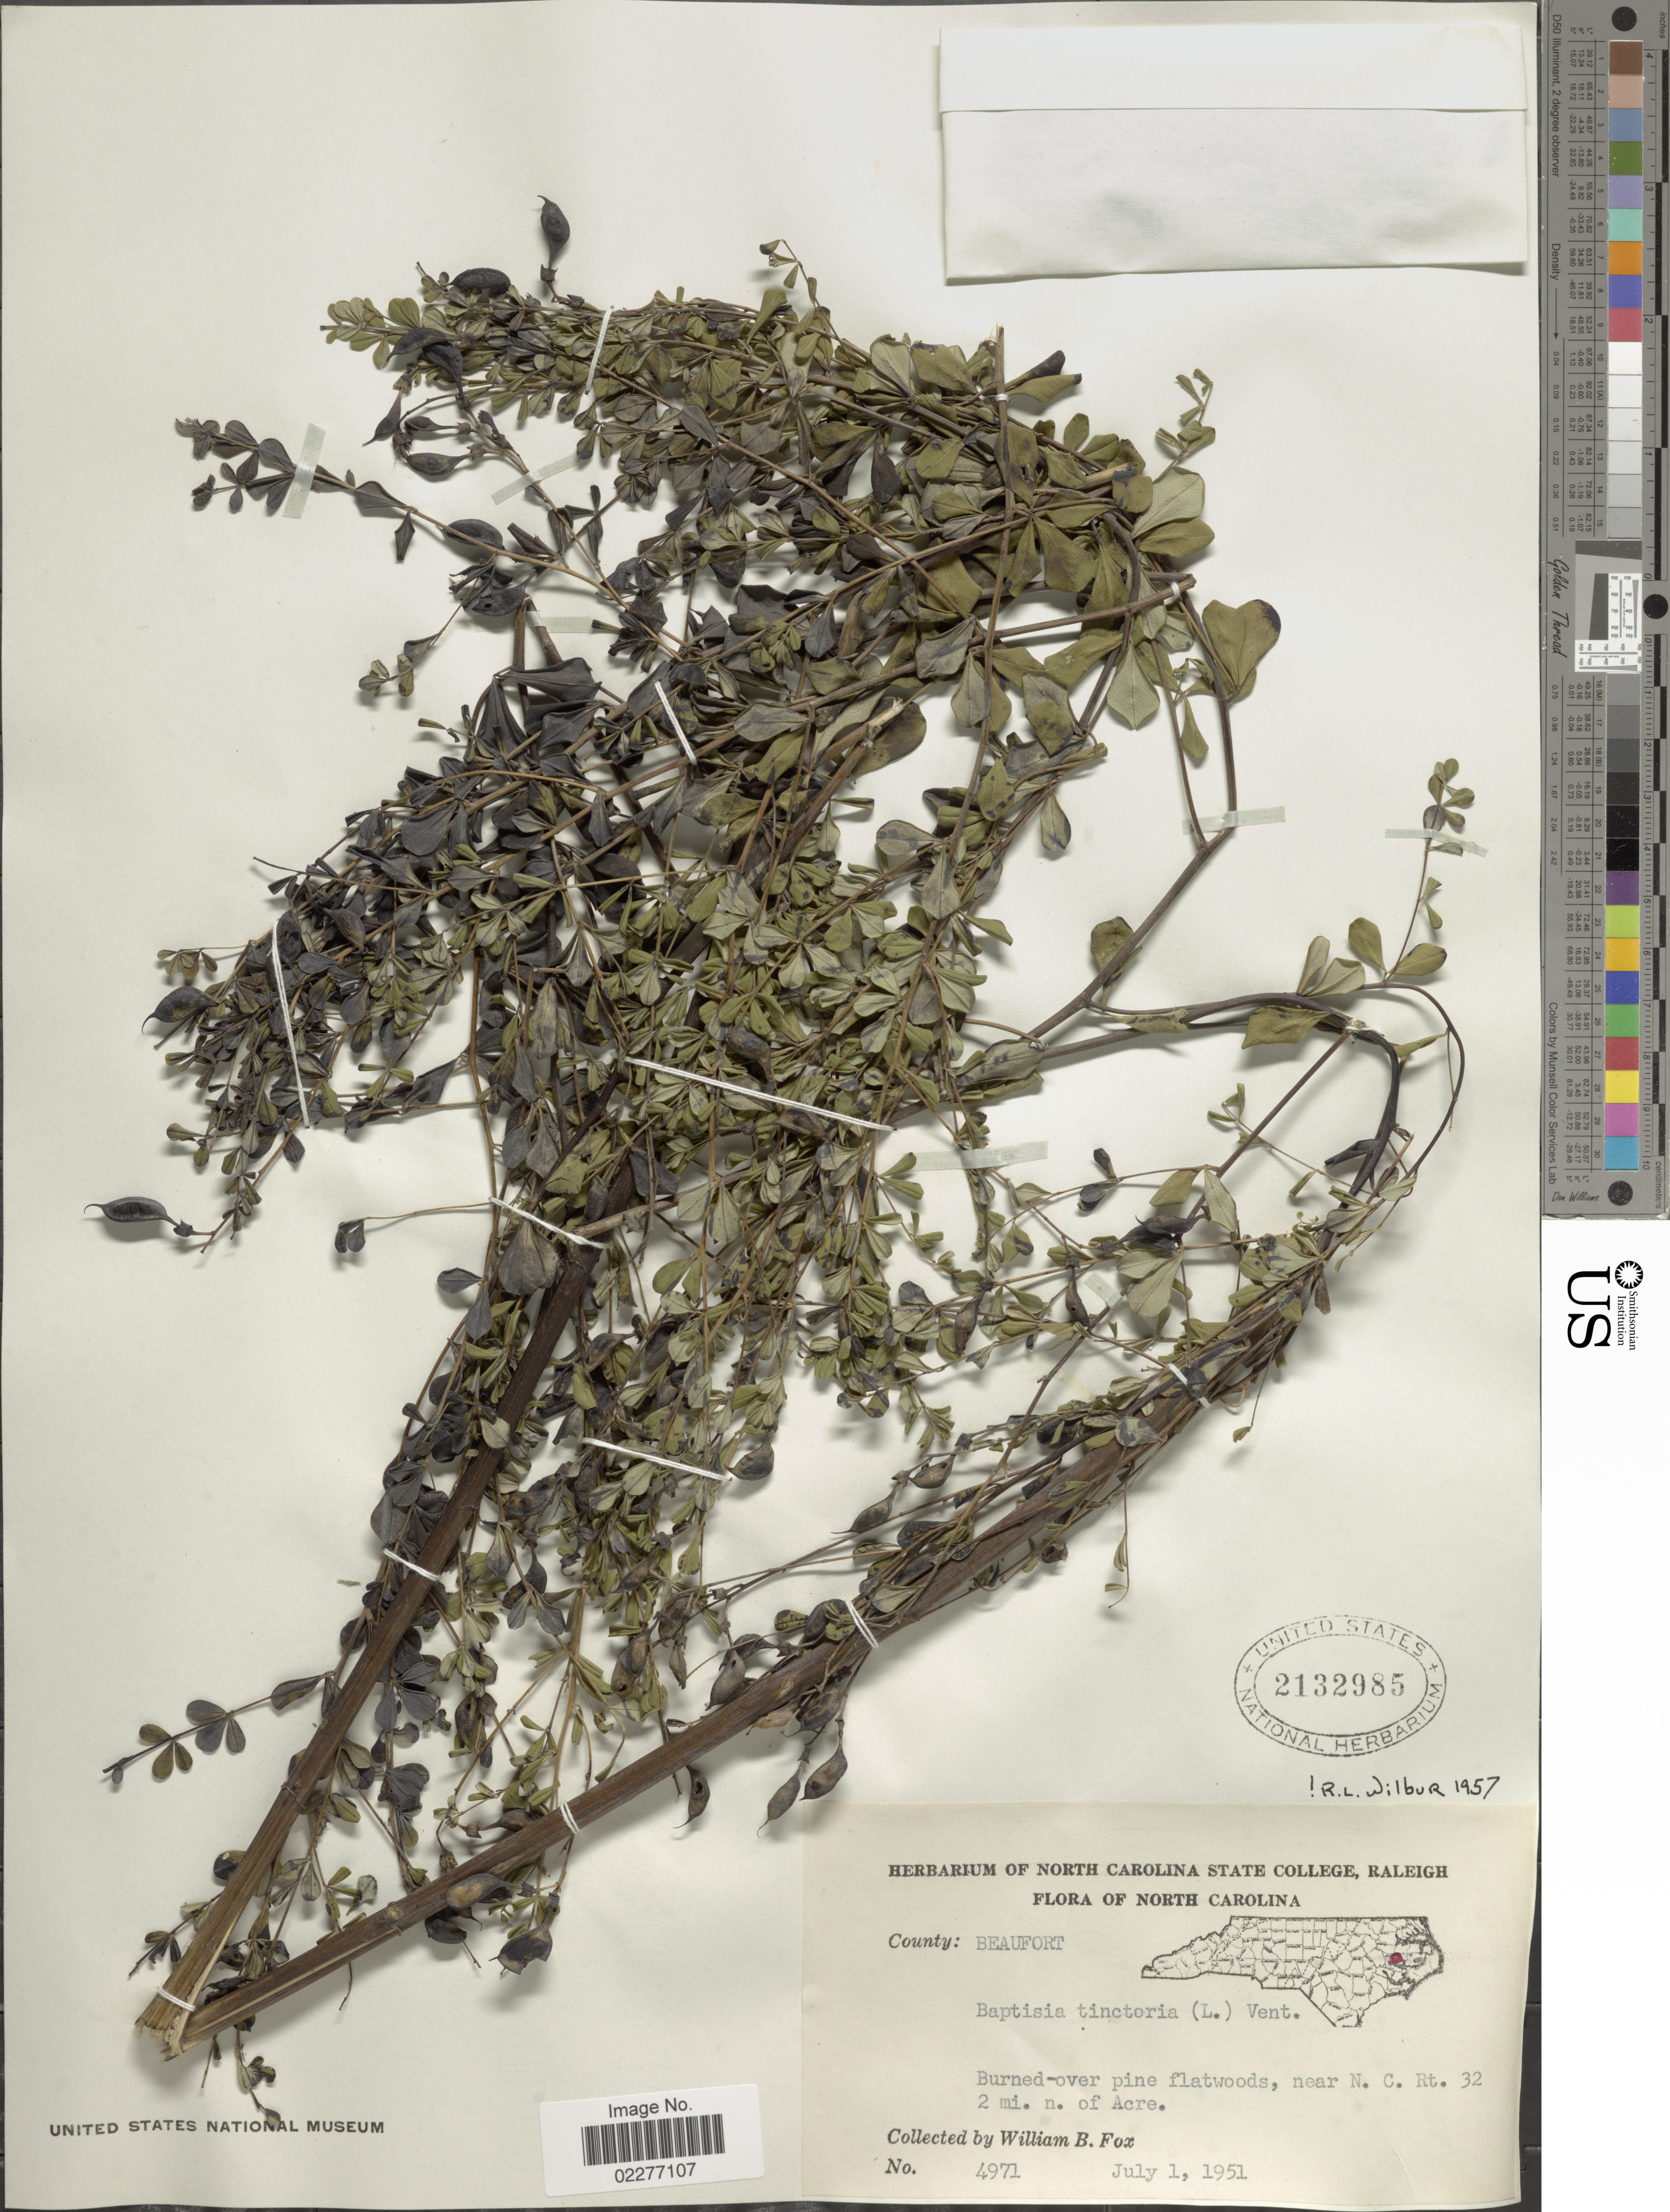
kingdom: Plantae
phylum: Tracheophyta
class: Magnoliopsida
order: Fabales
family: Fabaceae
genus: Baptisia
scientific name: Baptisia tinctoria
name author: (L.) R. Br.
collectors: W. B. Fox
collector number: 4971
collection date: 1951-07-01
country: United States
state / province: North Carolina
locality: Beaufort, Burned-over pine flatwoods, near N.C. Rt. 32 2 mi. n. of Acre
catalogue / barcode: US 2132985